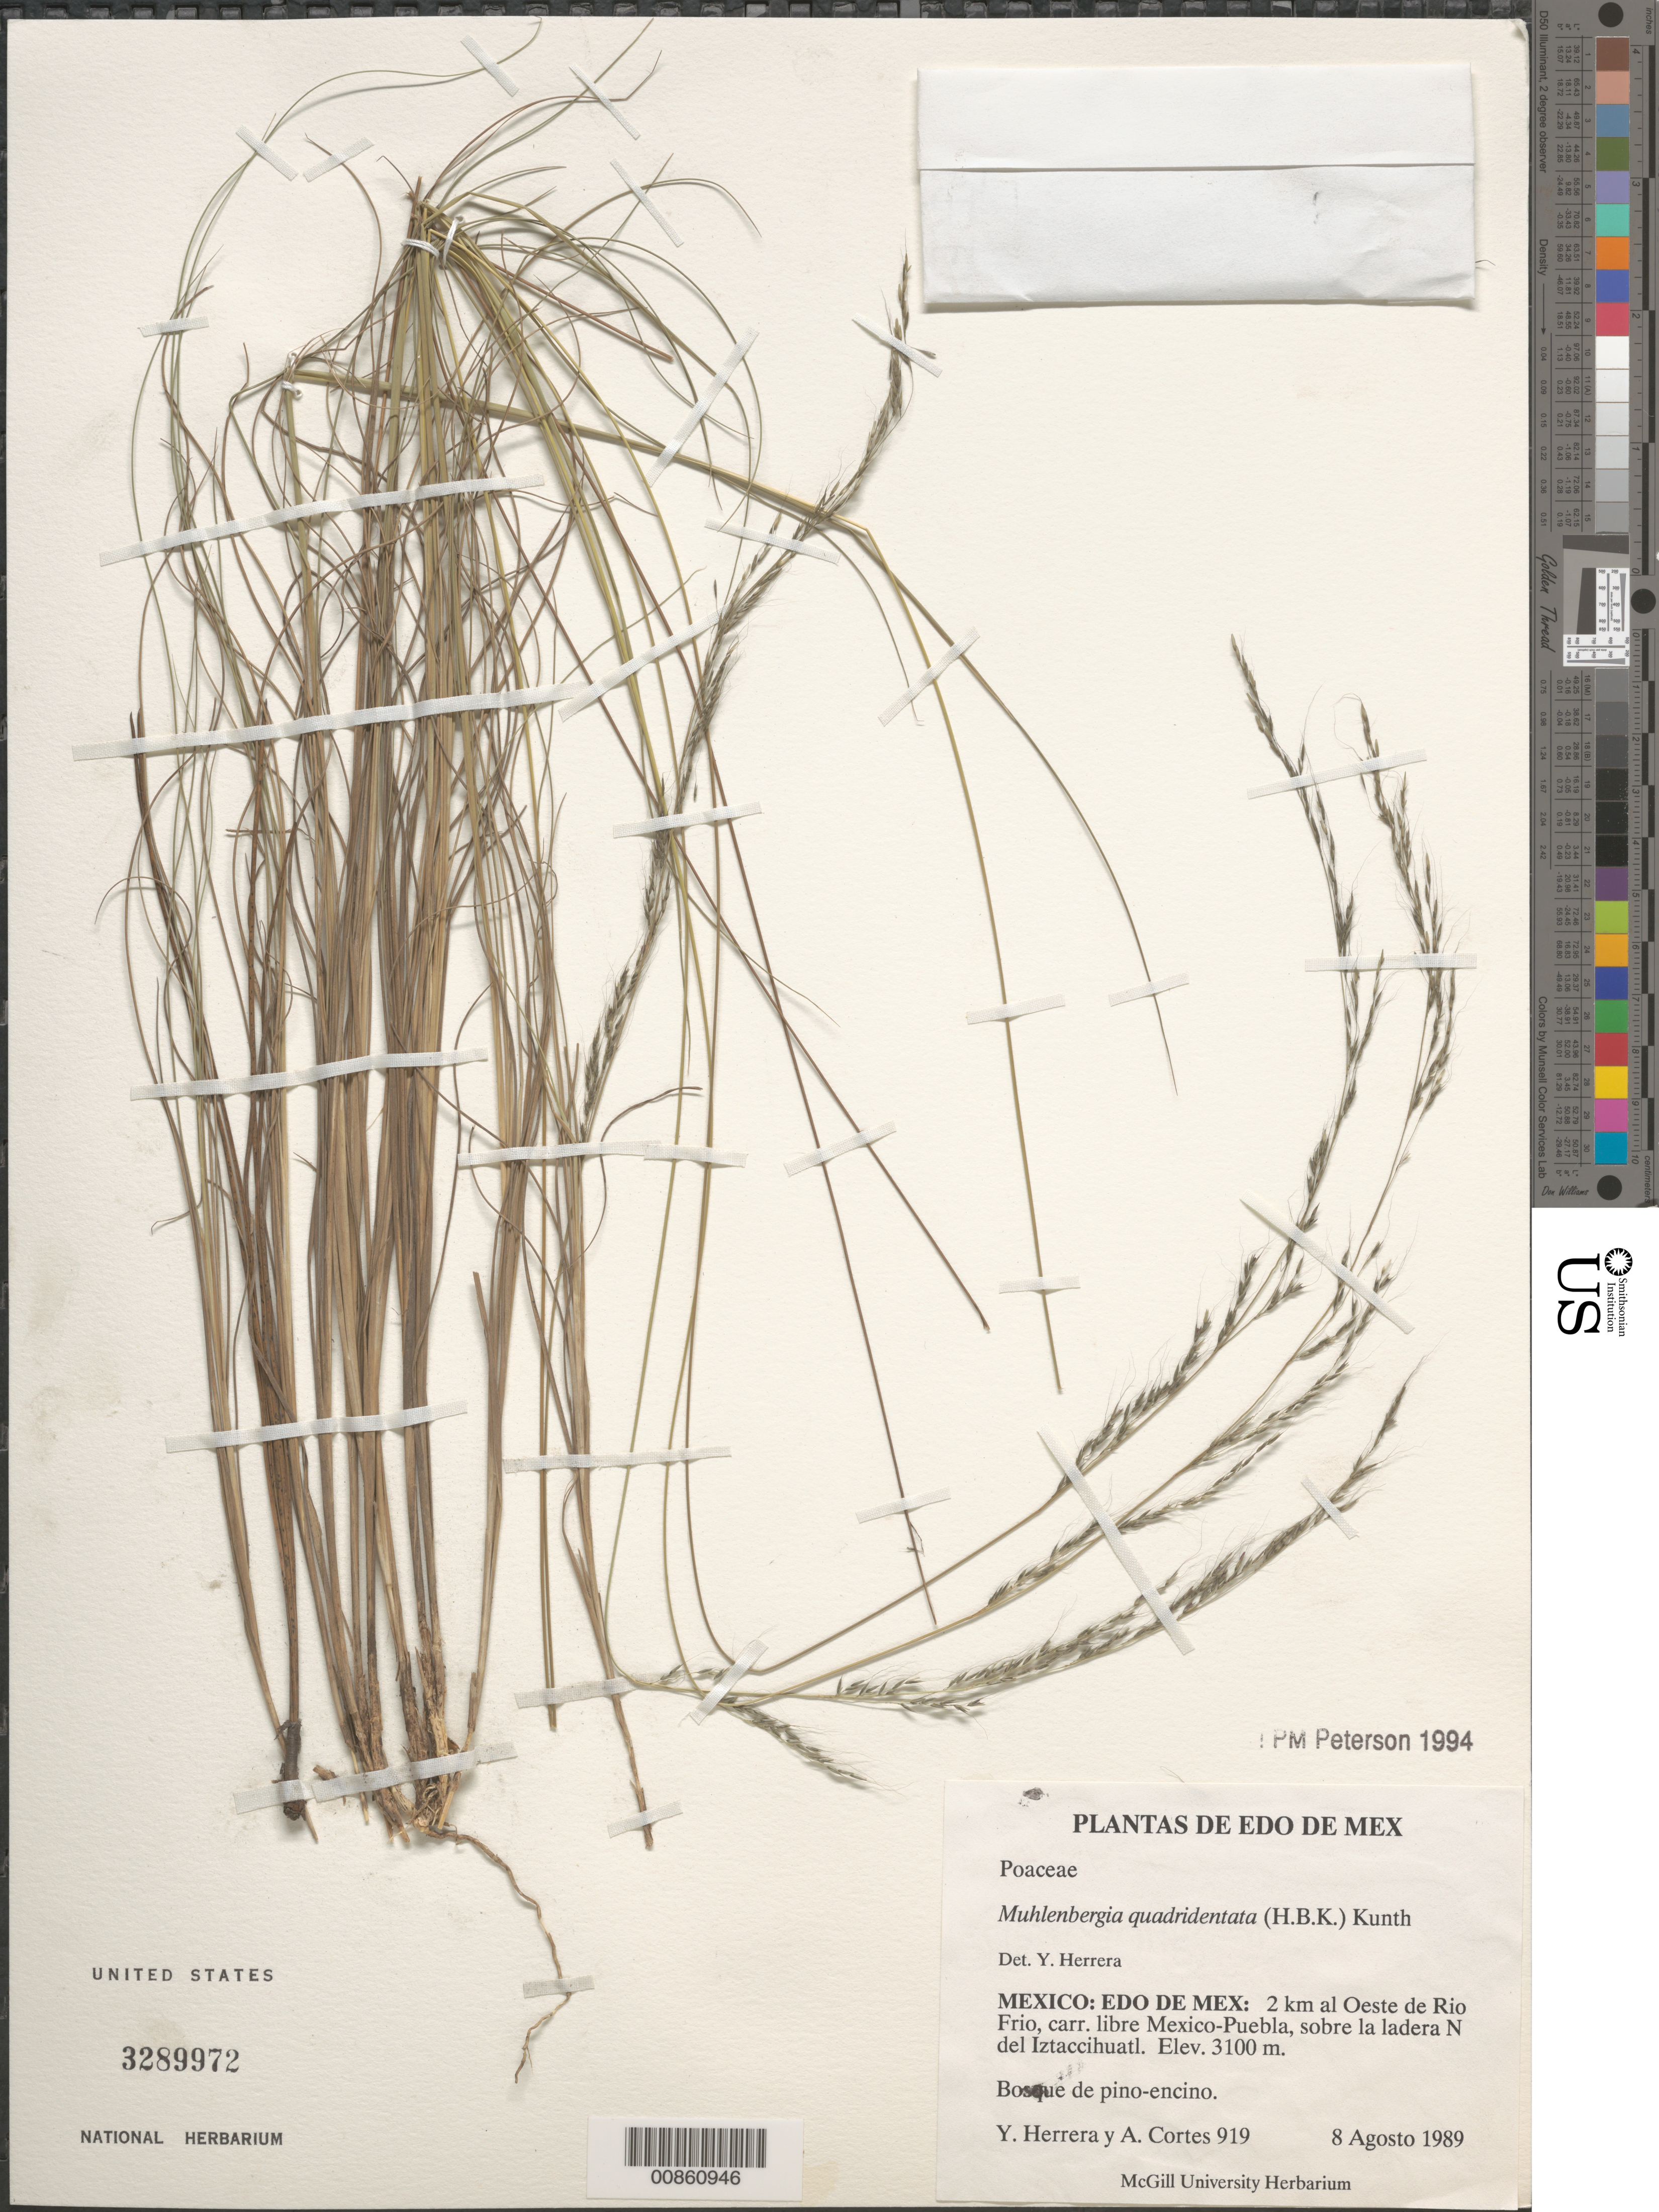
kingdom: Plantae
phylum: Tracheophyta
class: Liliopsida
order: Poales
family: Poaceae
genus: Muhlenbergia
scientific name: Muhlenbergia purpusii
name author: Mez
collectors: Y. Herrera Arrieta & A. Cortès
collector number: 919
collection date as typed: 08 Aug 1989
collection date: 1989-08-08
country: Mexico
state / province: México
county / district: Chalco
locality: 2 km W Río Frío, carr. libre México-Puebla, sobre ladera N Iztaccihuatl, mpio. Chalco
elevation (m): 3100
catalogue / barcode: US 3289972